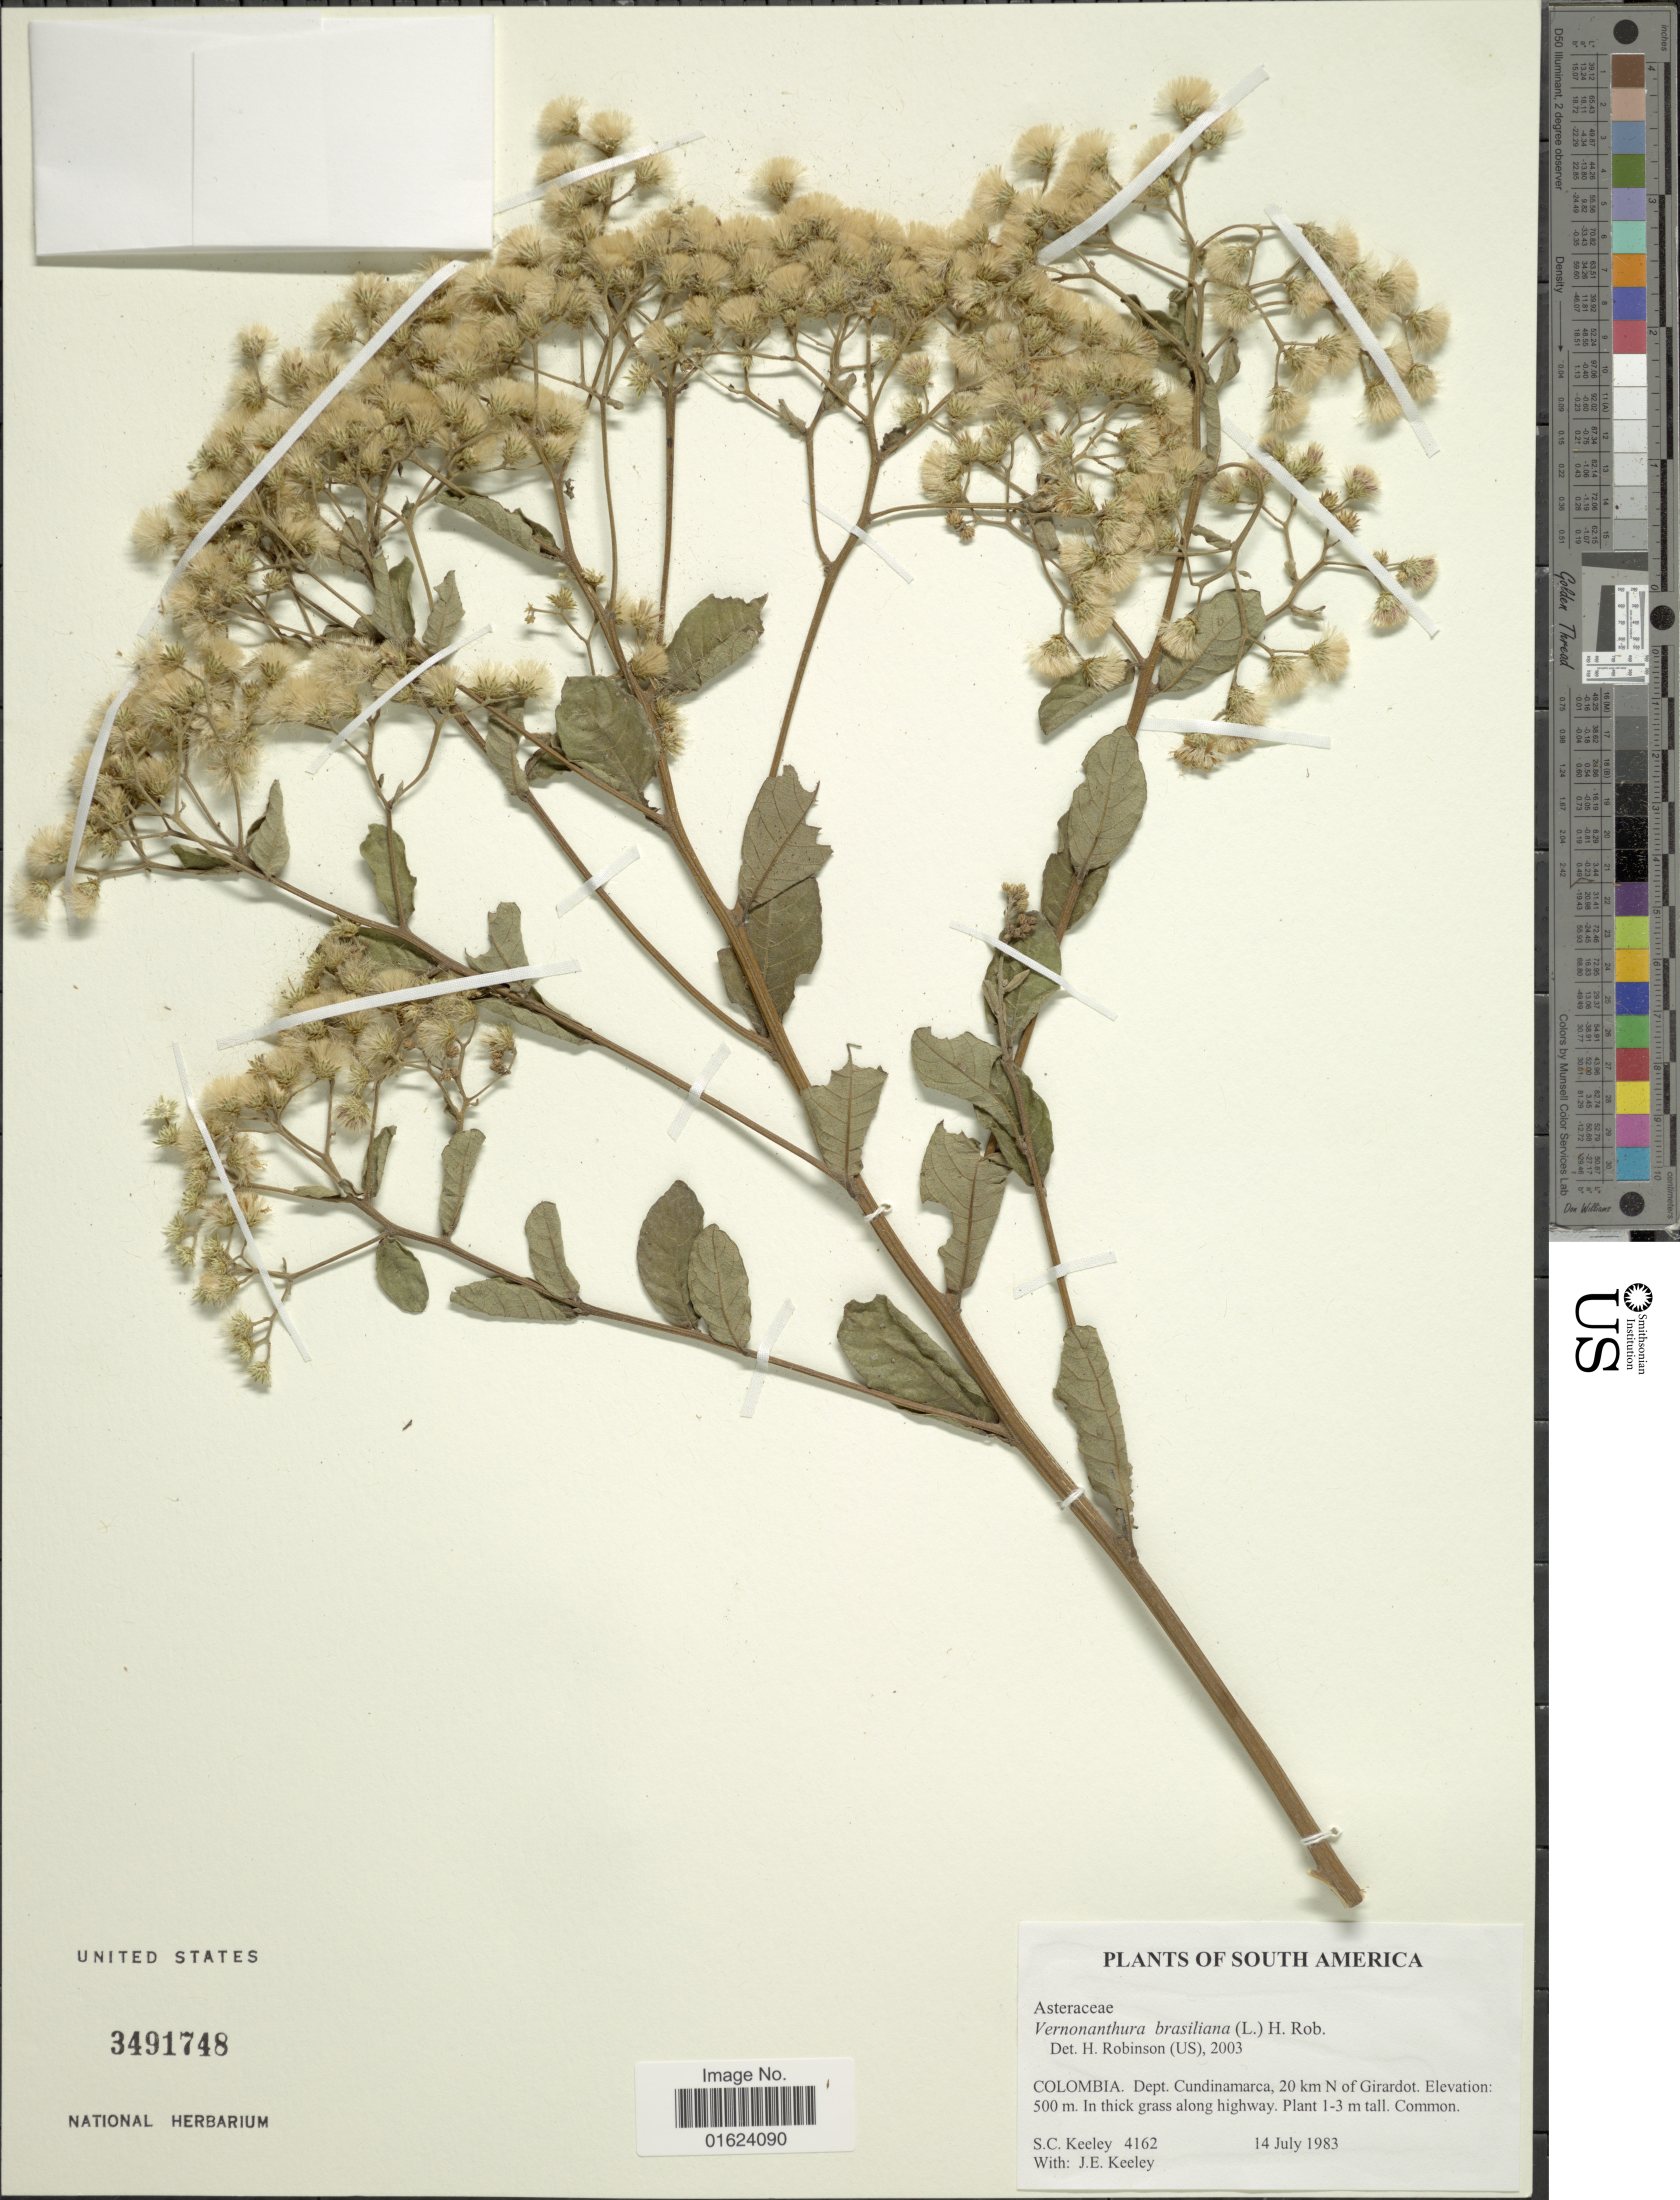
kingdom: Plantae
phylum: Tracheophyta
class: Magnoliopsida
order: Asterales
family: Asteraceae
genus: Vernonia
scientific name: Vernonia brasiliana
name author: (L.) Druce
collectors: S. C. Keeley & J. E. Keeley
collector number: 4162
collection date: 1983-07-14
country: Colombia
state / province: Cundinamarca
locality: Colombia. Dept. Cundinamarca, 20 km N of Girardot.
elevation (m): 500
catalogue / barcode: US 3491748